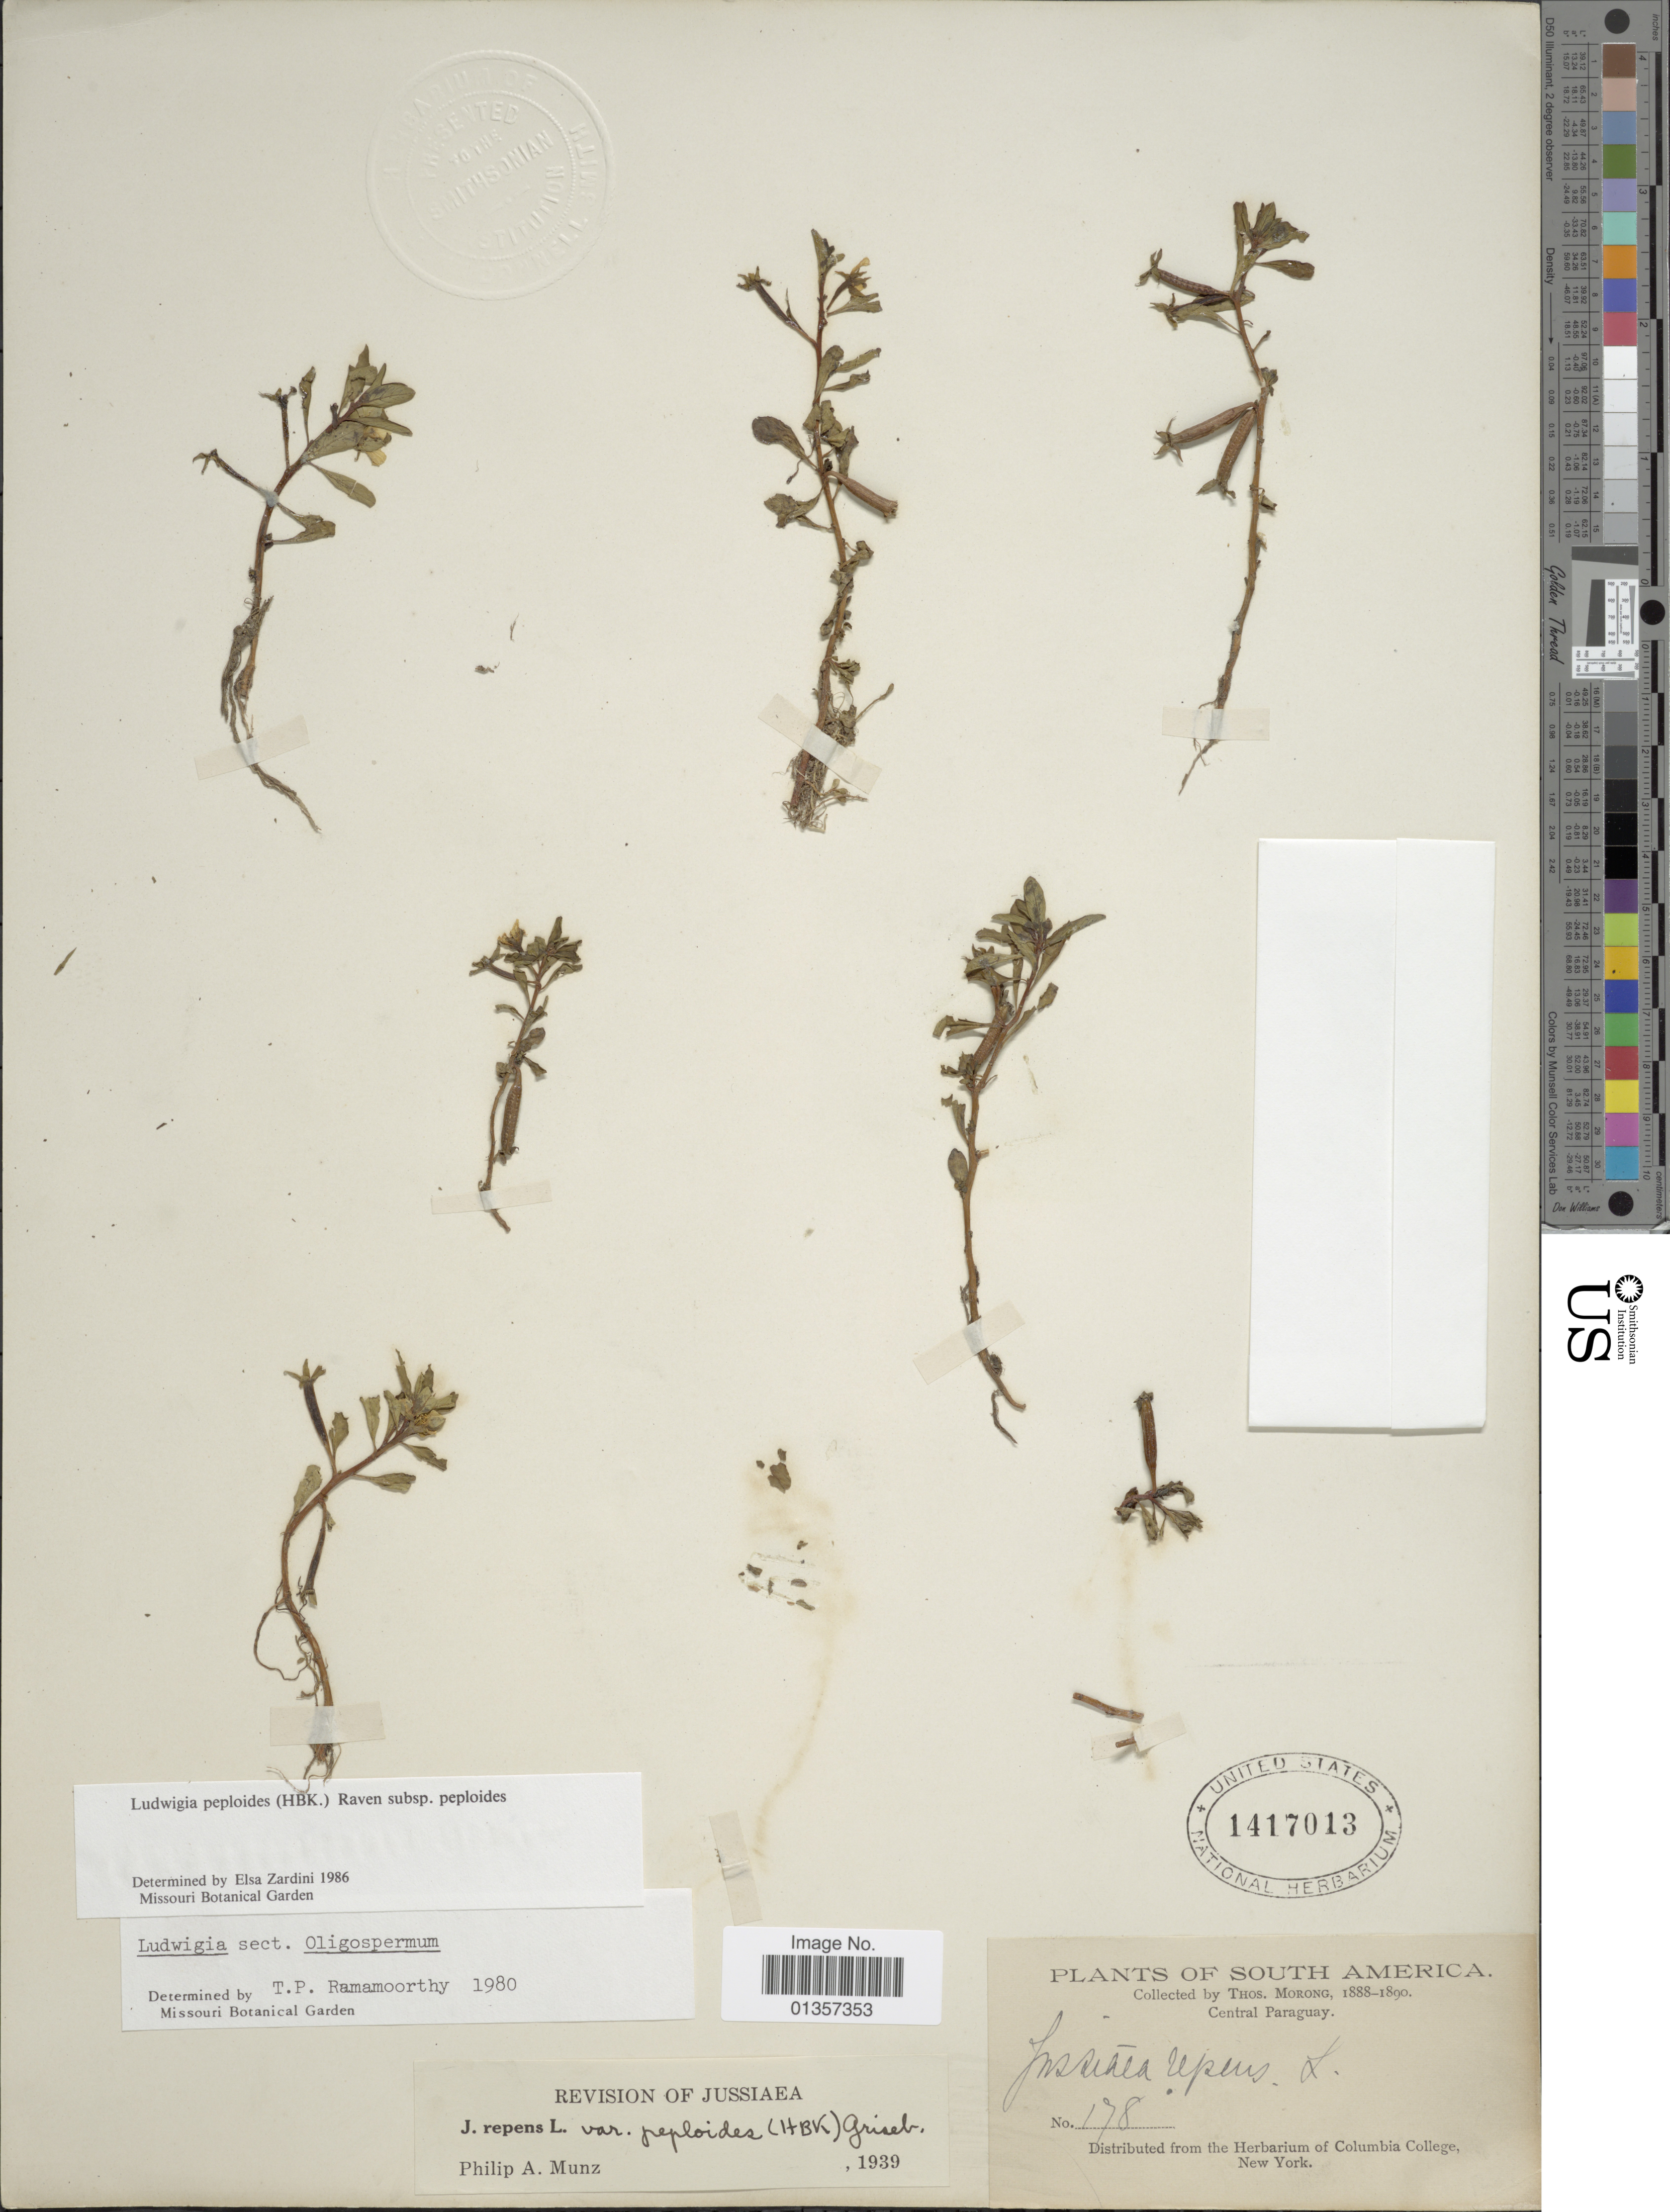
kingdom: Plantae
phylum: Tracheophyta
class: Magnoliopsida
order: Myrtales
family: Onagraceae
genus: Ludwigia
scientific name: Ludwigia peploides subsp. peploides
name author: (Kunth) P.H. Raven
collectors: ex herb. T. Morong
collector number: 178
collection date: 1888/1890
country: Paraguay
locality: Central Paraguay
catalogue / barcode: US 1417013